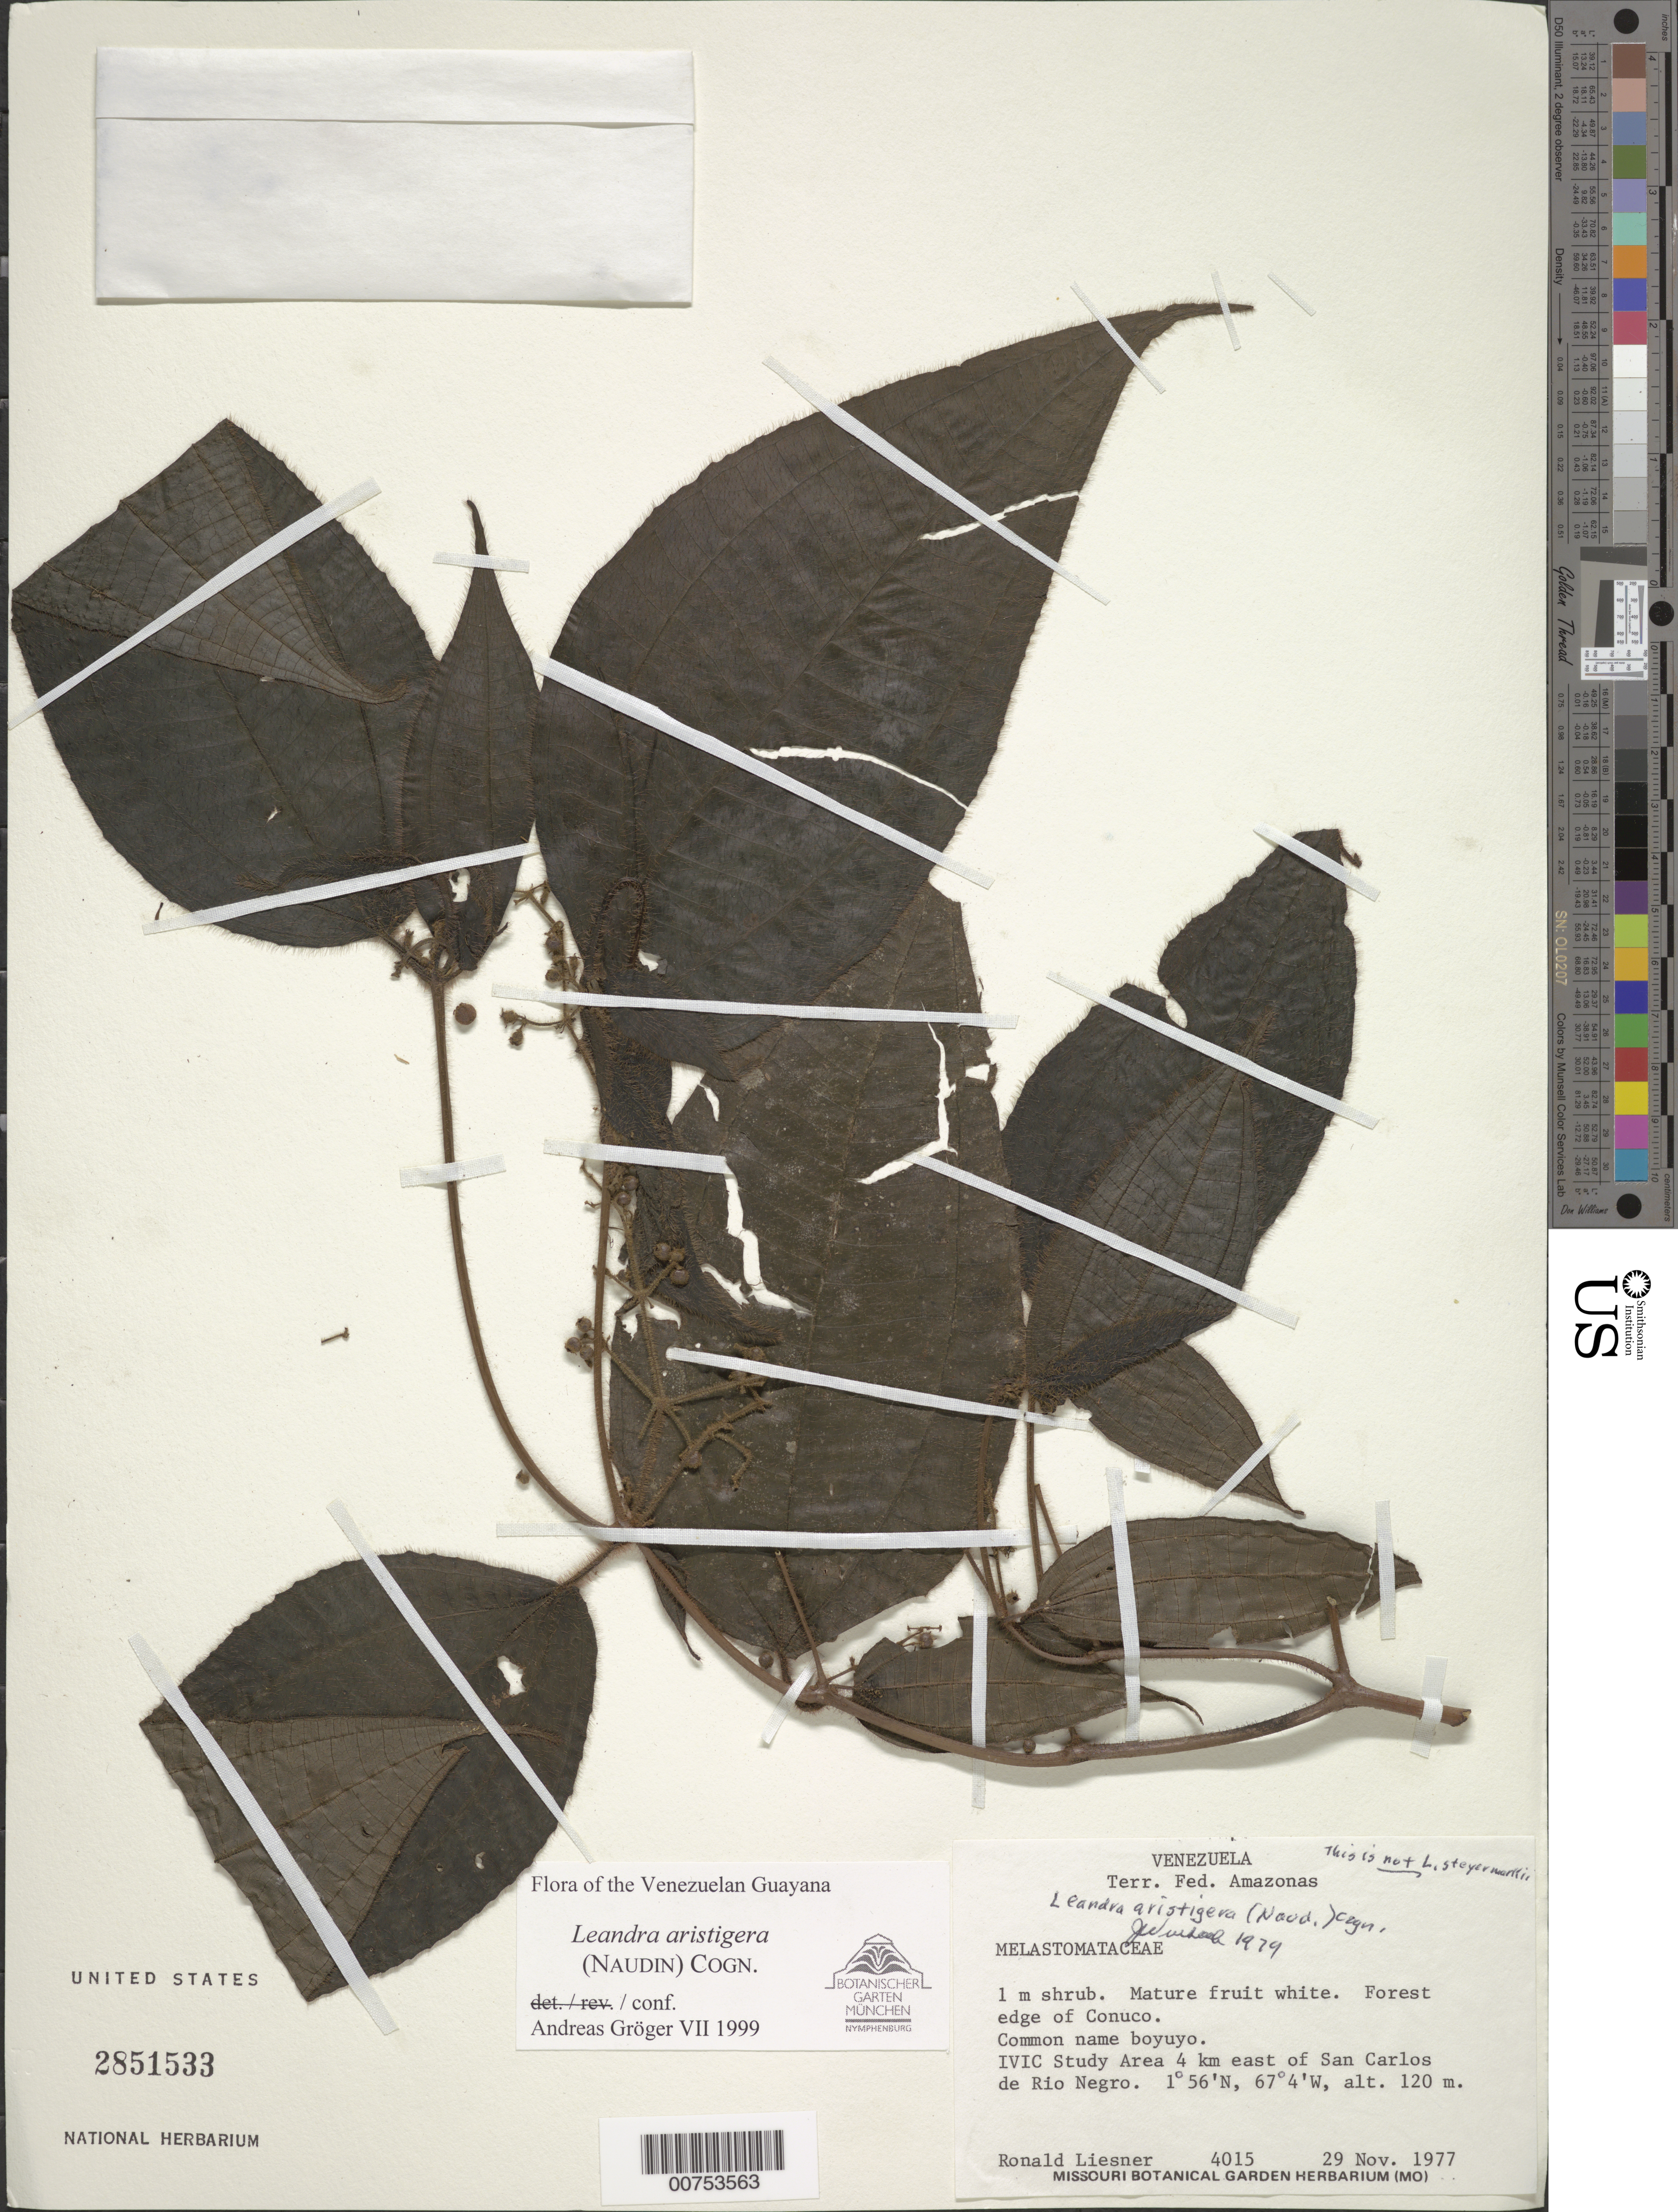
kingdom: Plantae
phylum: Tracheophyta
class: Magnoliopsida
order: Myrtales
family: Melastomataceae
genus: Leandra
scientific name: Leandra aristigera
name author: (Naudin) Cogn.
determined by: Gröger, A.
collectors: R. L. Liesner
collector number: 4015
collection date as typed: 29-Nov-77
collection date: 1977-11-29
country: Venezuela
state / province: Amazonas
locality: San Carlos de Río Negro, 4 km E of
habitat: Forest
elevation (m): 120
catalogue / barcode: US 2851533